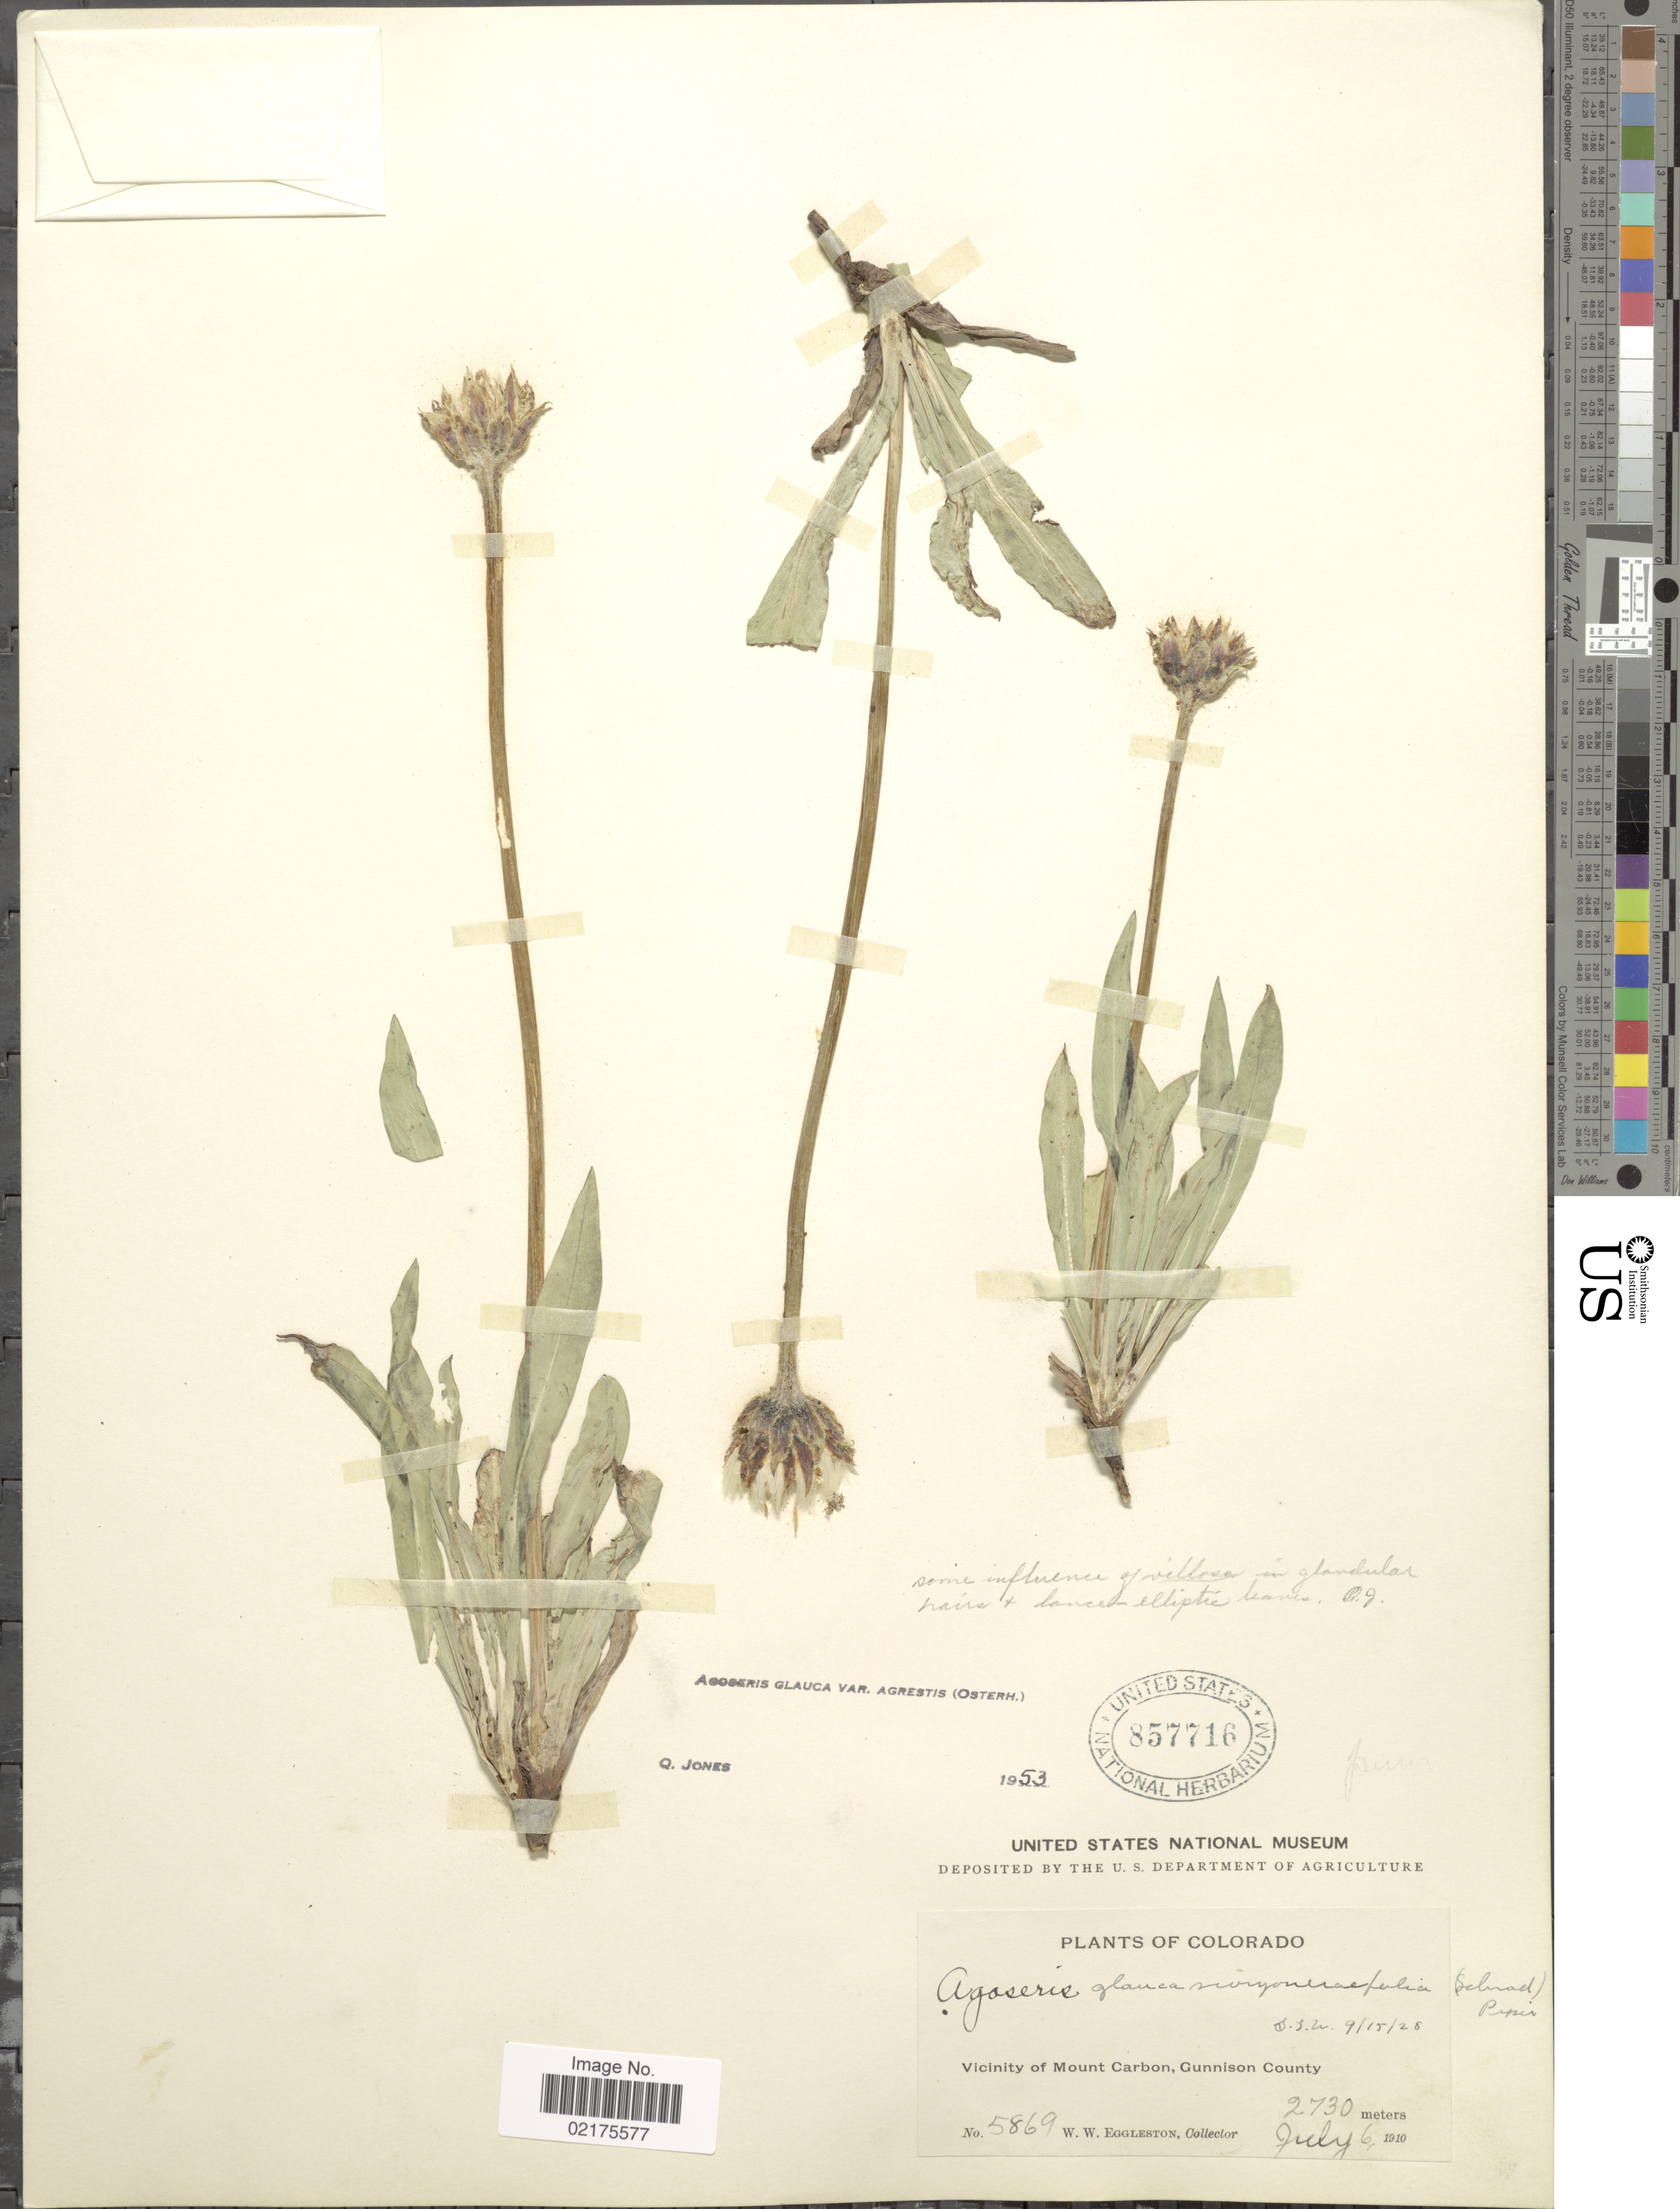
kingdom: Plantae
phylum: Tracheophyta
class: Magnoliopsida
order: Asterales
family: Asteraceae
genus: Agoseris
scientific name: Agoseris glauca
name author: (Pursh) Raf.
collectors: W. W. Eggleston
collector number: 5869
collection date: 1910-07-06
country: United States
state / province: Colorado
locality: Vicinity of Mount Carbon, Gunnison County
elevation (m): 2730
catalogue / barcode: US 857716